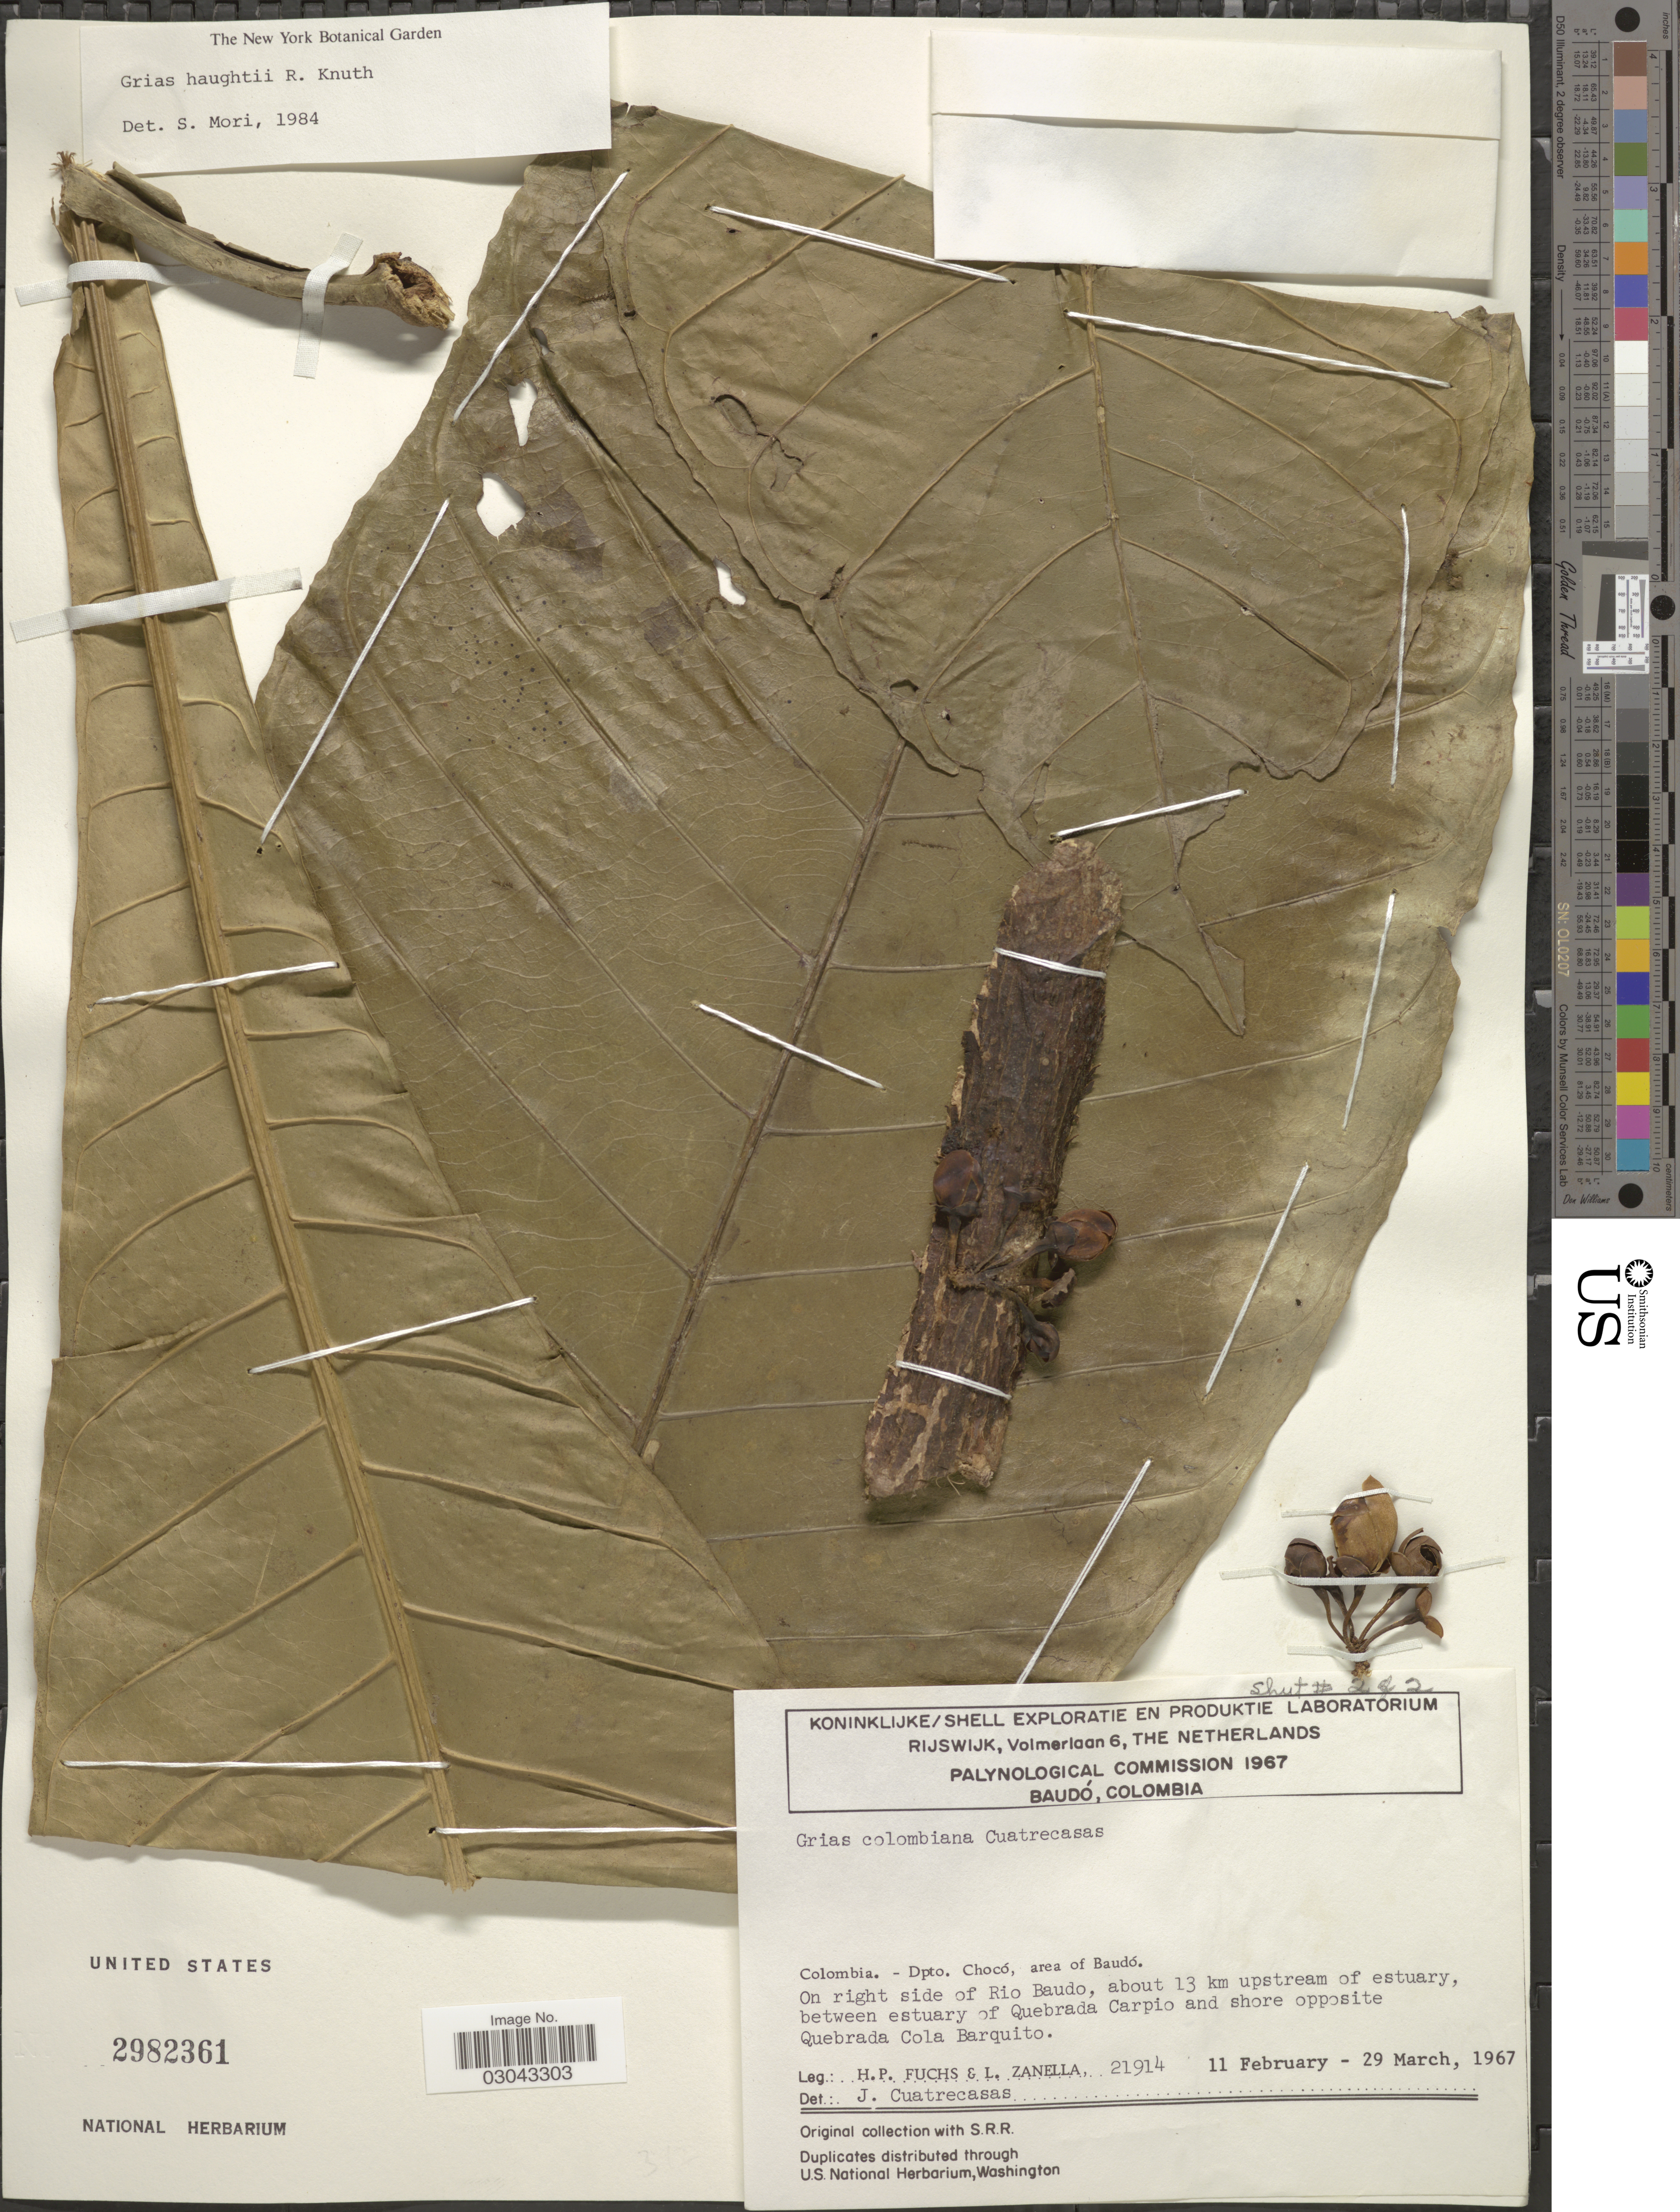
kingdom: Plantae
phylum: Tracheophyta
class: Magnoliopsida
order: Ericales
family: Lecythidaceae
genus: Grias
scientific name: Grias haughtii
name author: R. Knuth in Engl.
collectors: H. P. Fuchs & L. Zanella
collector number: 21914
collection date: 1967-02-11/1967-03-29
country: Colombia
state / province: Chocó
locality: Dpto. Chocó, area of Baudó, On right side of Rio Baudo, about 13 km upstream of estuary, between estuary of Quebrada Carpio and shore opposite Quebrada Cola Barquito.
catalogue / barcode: US 2982361